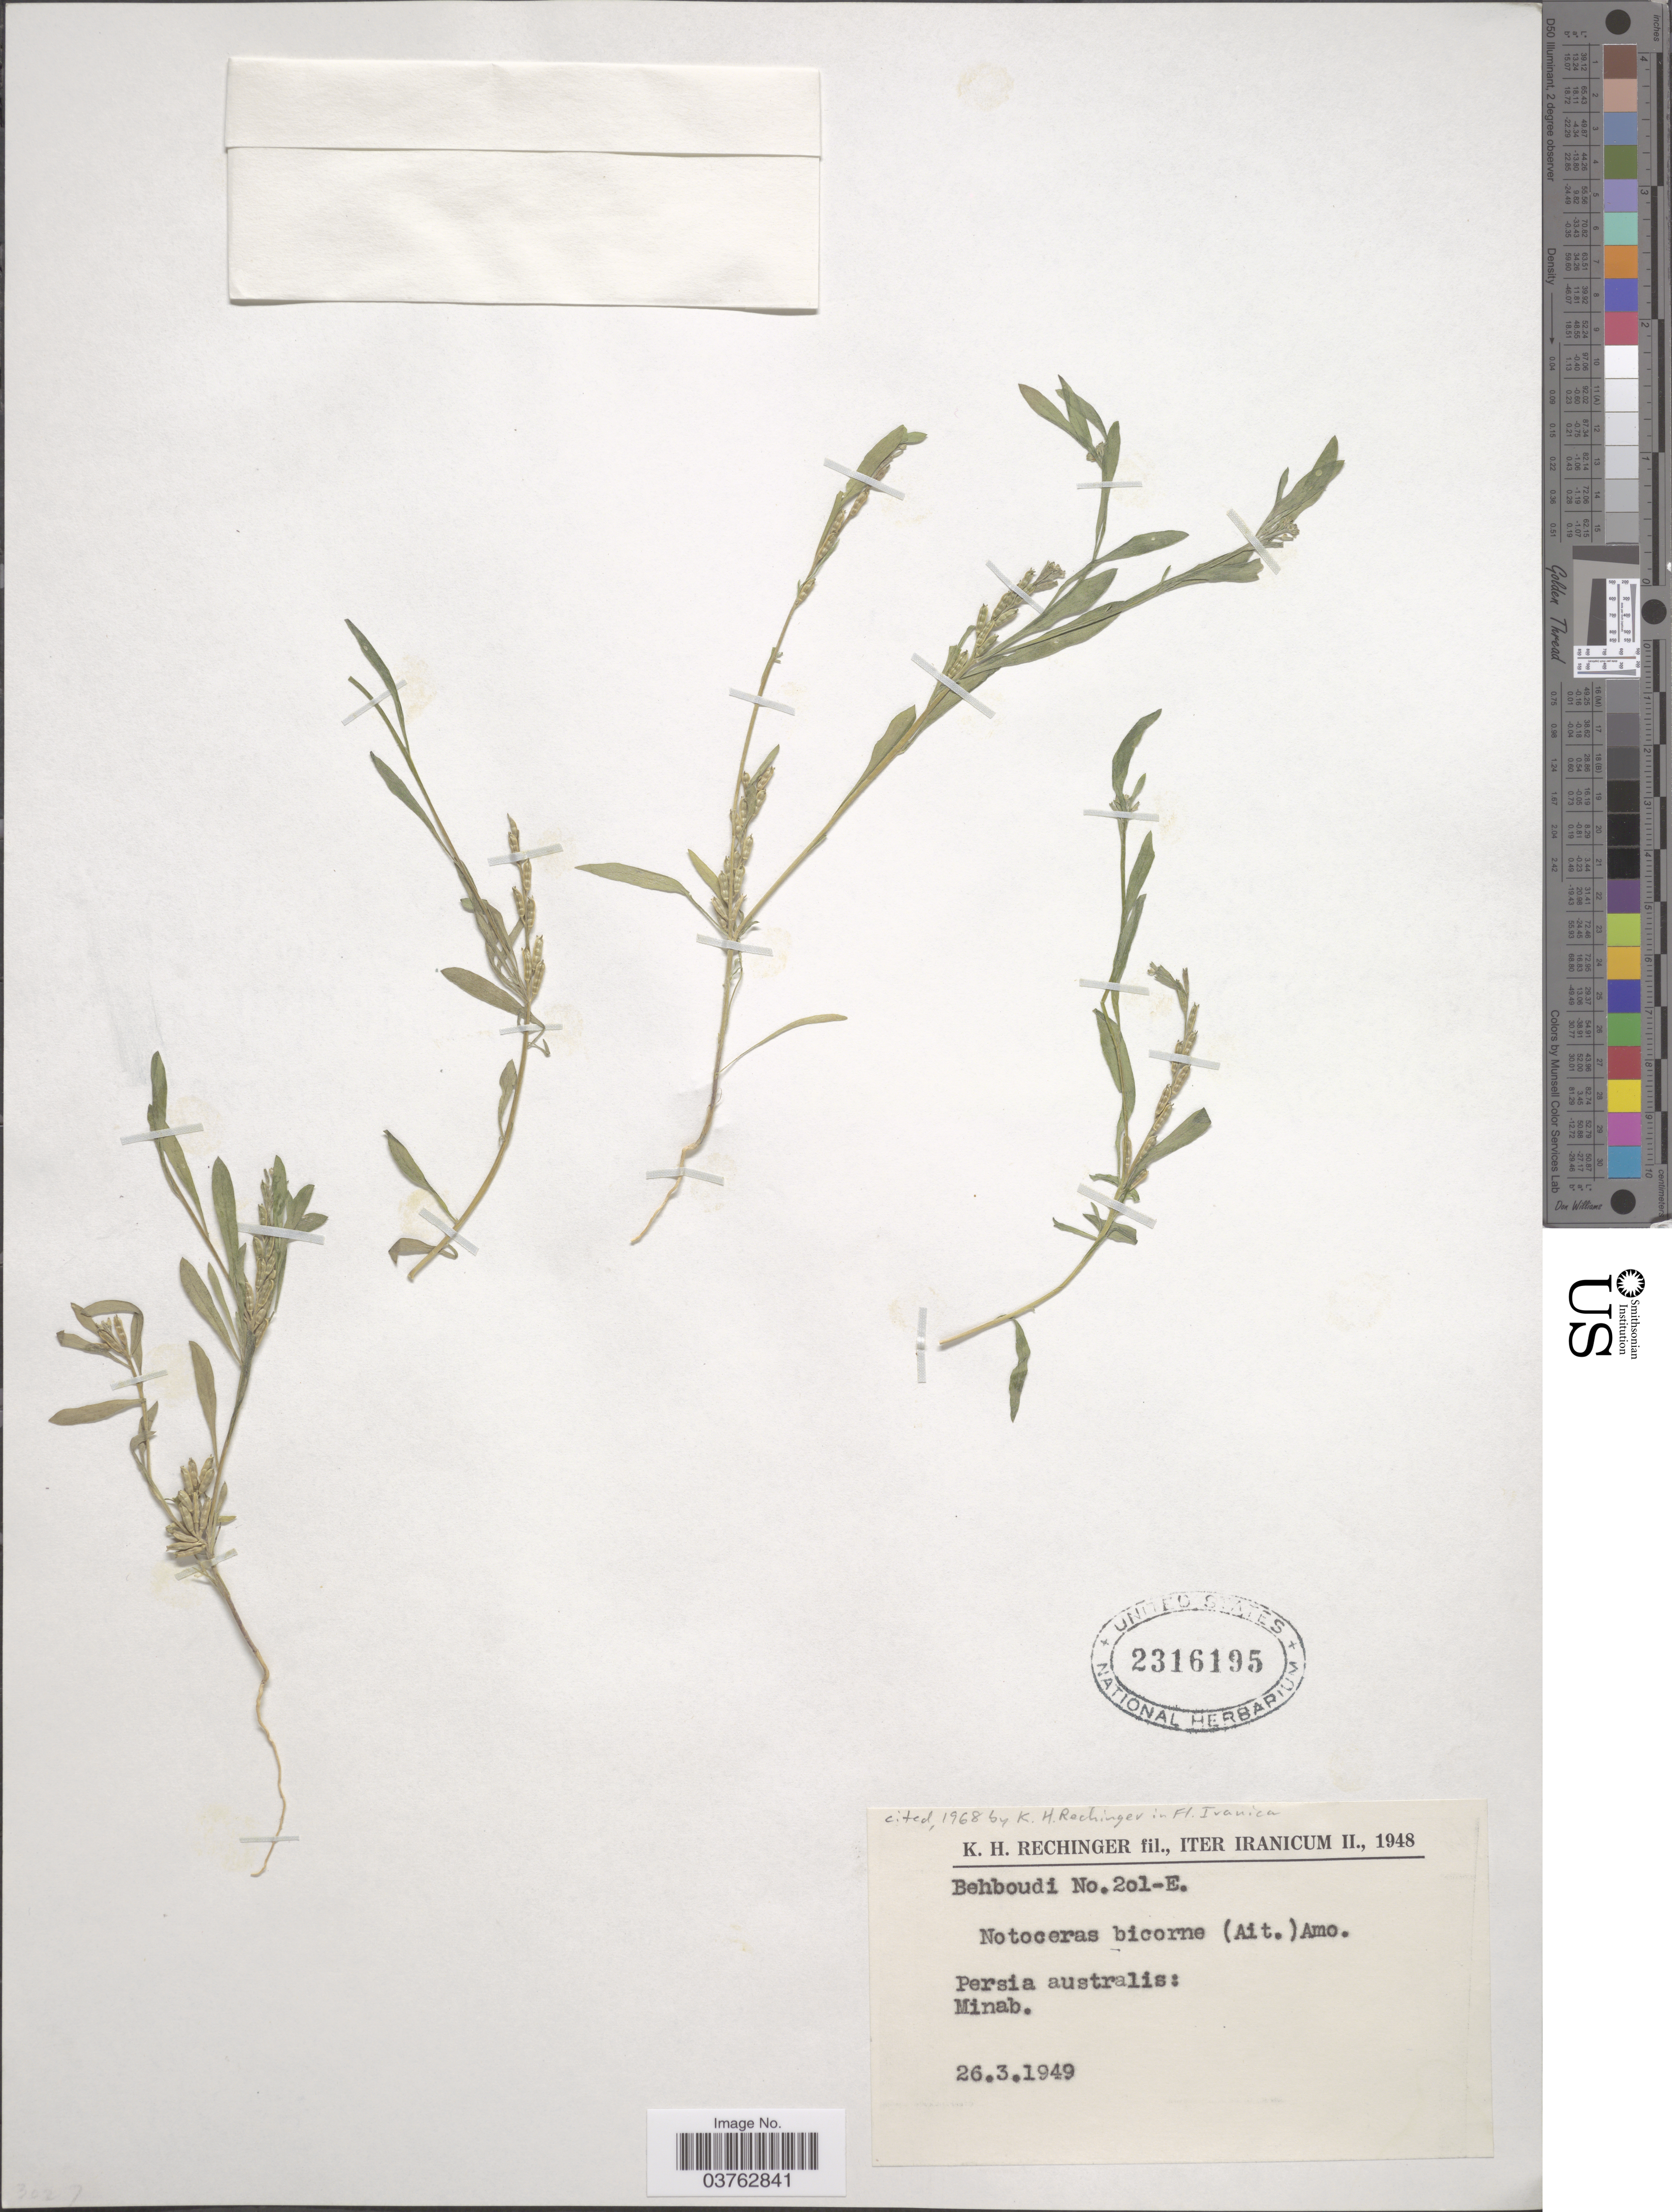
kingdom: Plantae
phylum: Tracheophyta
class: Magnoliopsida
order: Brassicales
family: Brassicaceae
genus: Notoceras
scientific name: Notoceras bicorne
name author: (Aiton) Amo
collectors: K. H. Rechinger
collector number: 201-E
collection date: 1949-03-26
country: Iran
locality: Persia australis: Minab.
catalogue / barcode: US 2316195